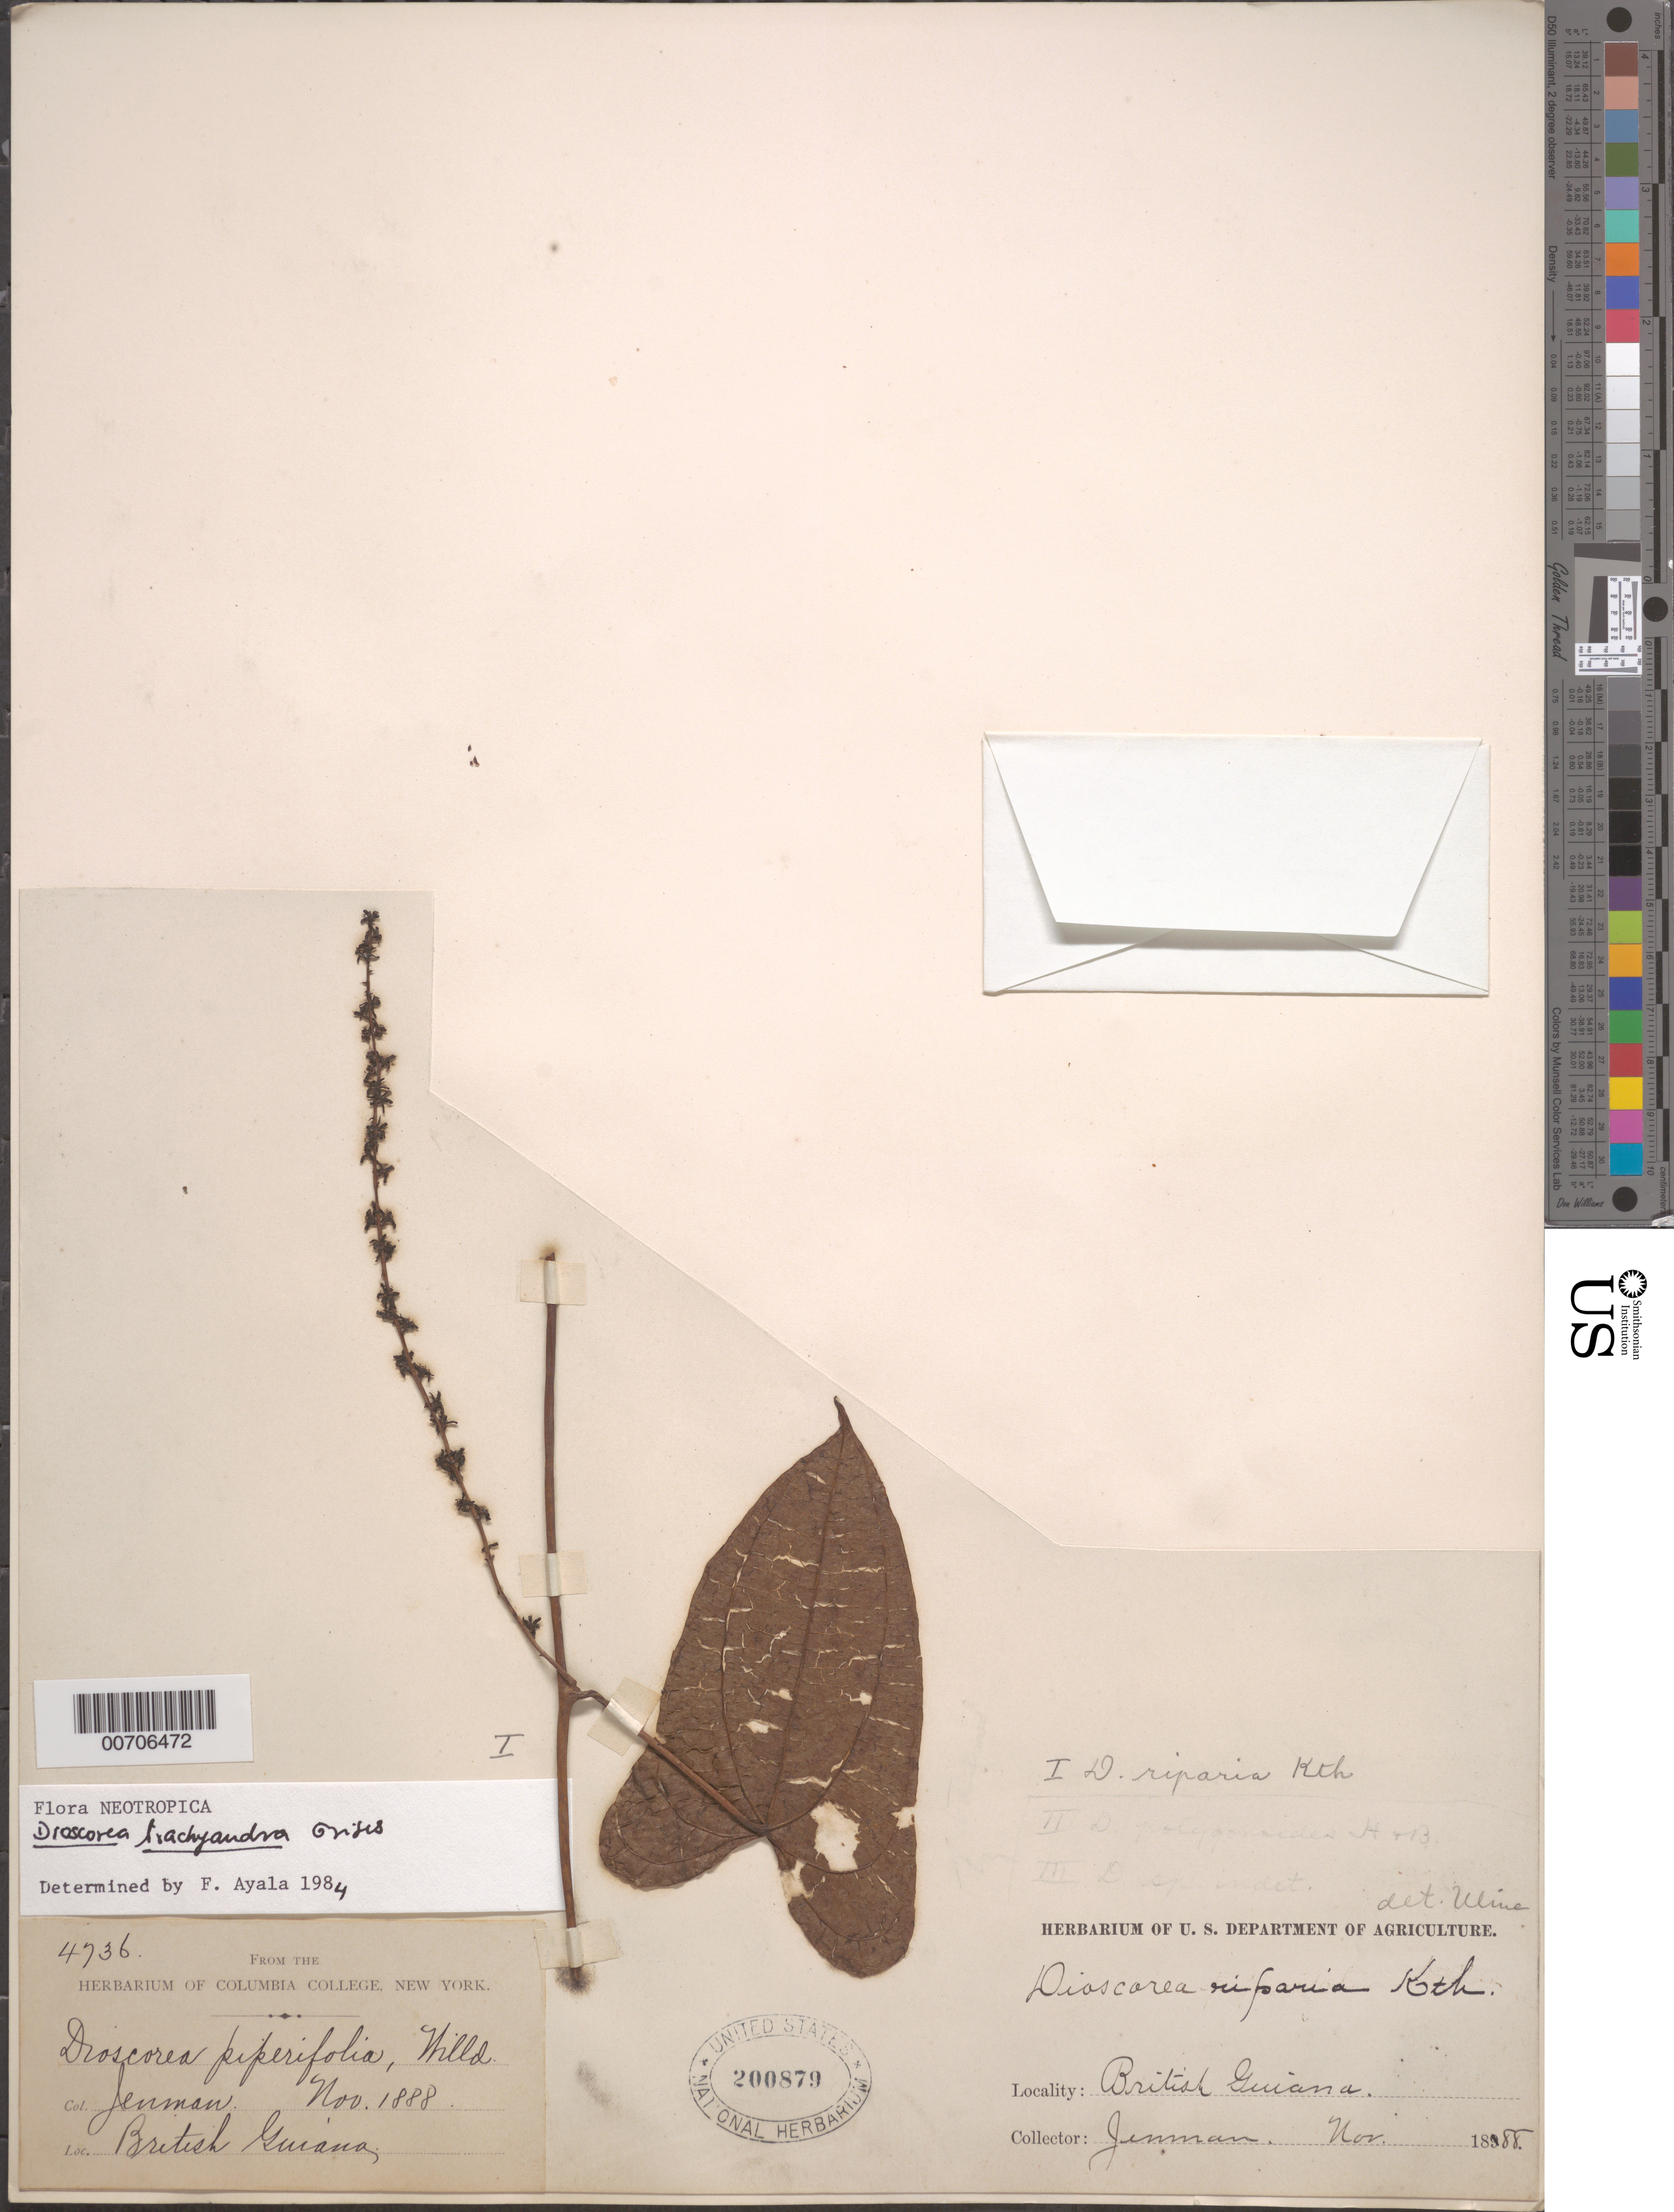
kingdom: Plantae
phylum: Tracheophyta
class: Liliopsida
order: Dioscoreales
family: Dioscoreaceae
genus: Dioscorea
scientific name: Dioscorea trachyandra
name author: Griseb.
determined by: Ayala F., Franklin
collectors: G. S. Jenman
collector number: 4736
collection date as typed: November 1888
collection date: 1888-11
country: Guyana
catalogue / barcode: US 200879